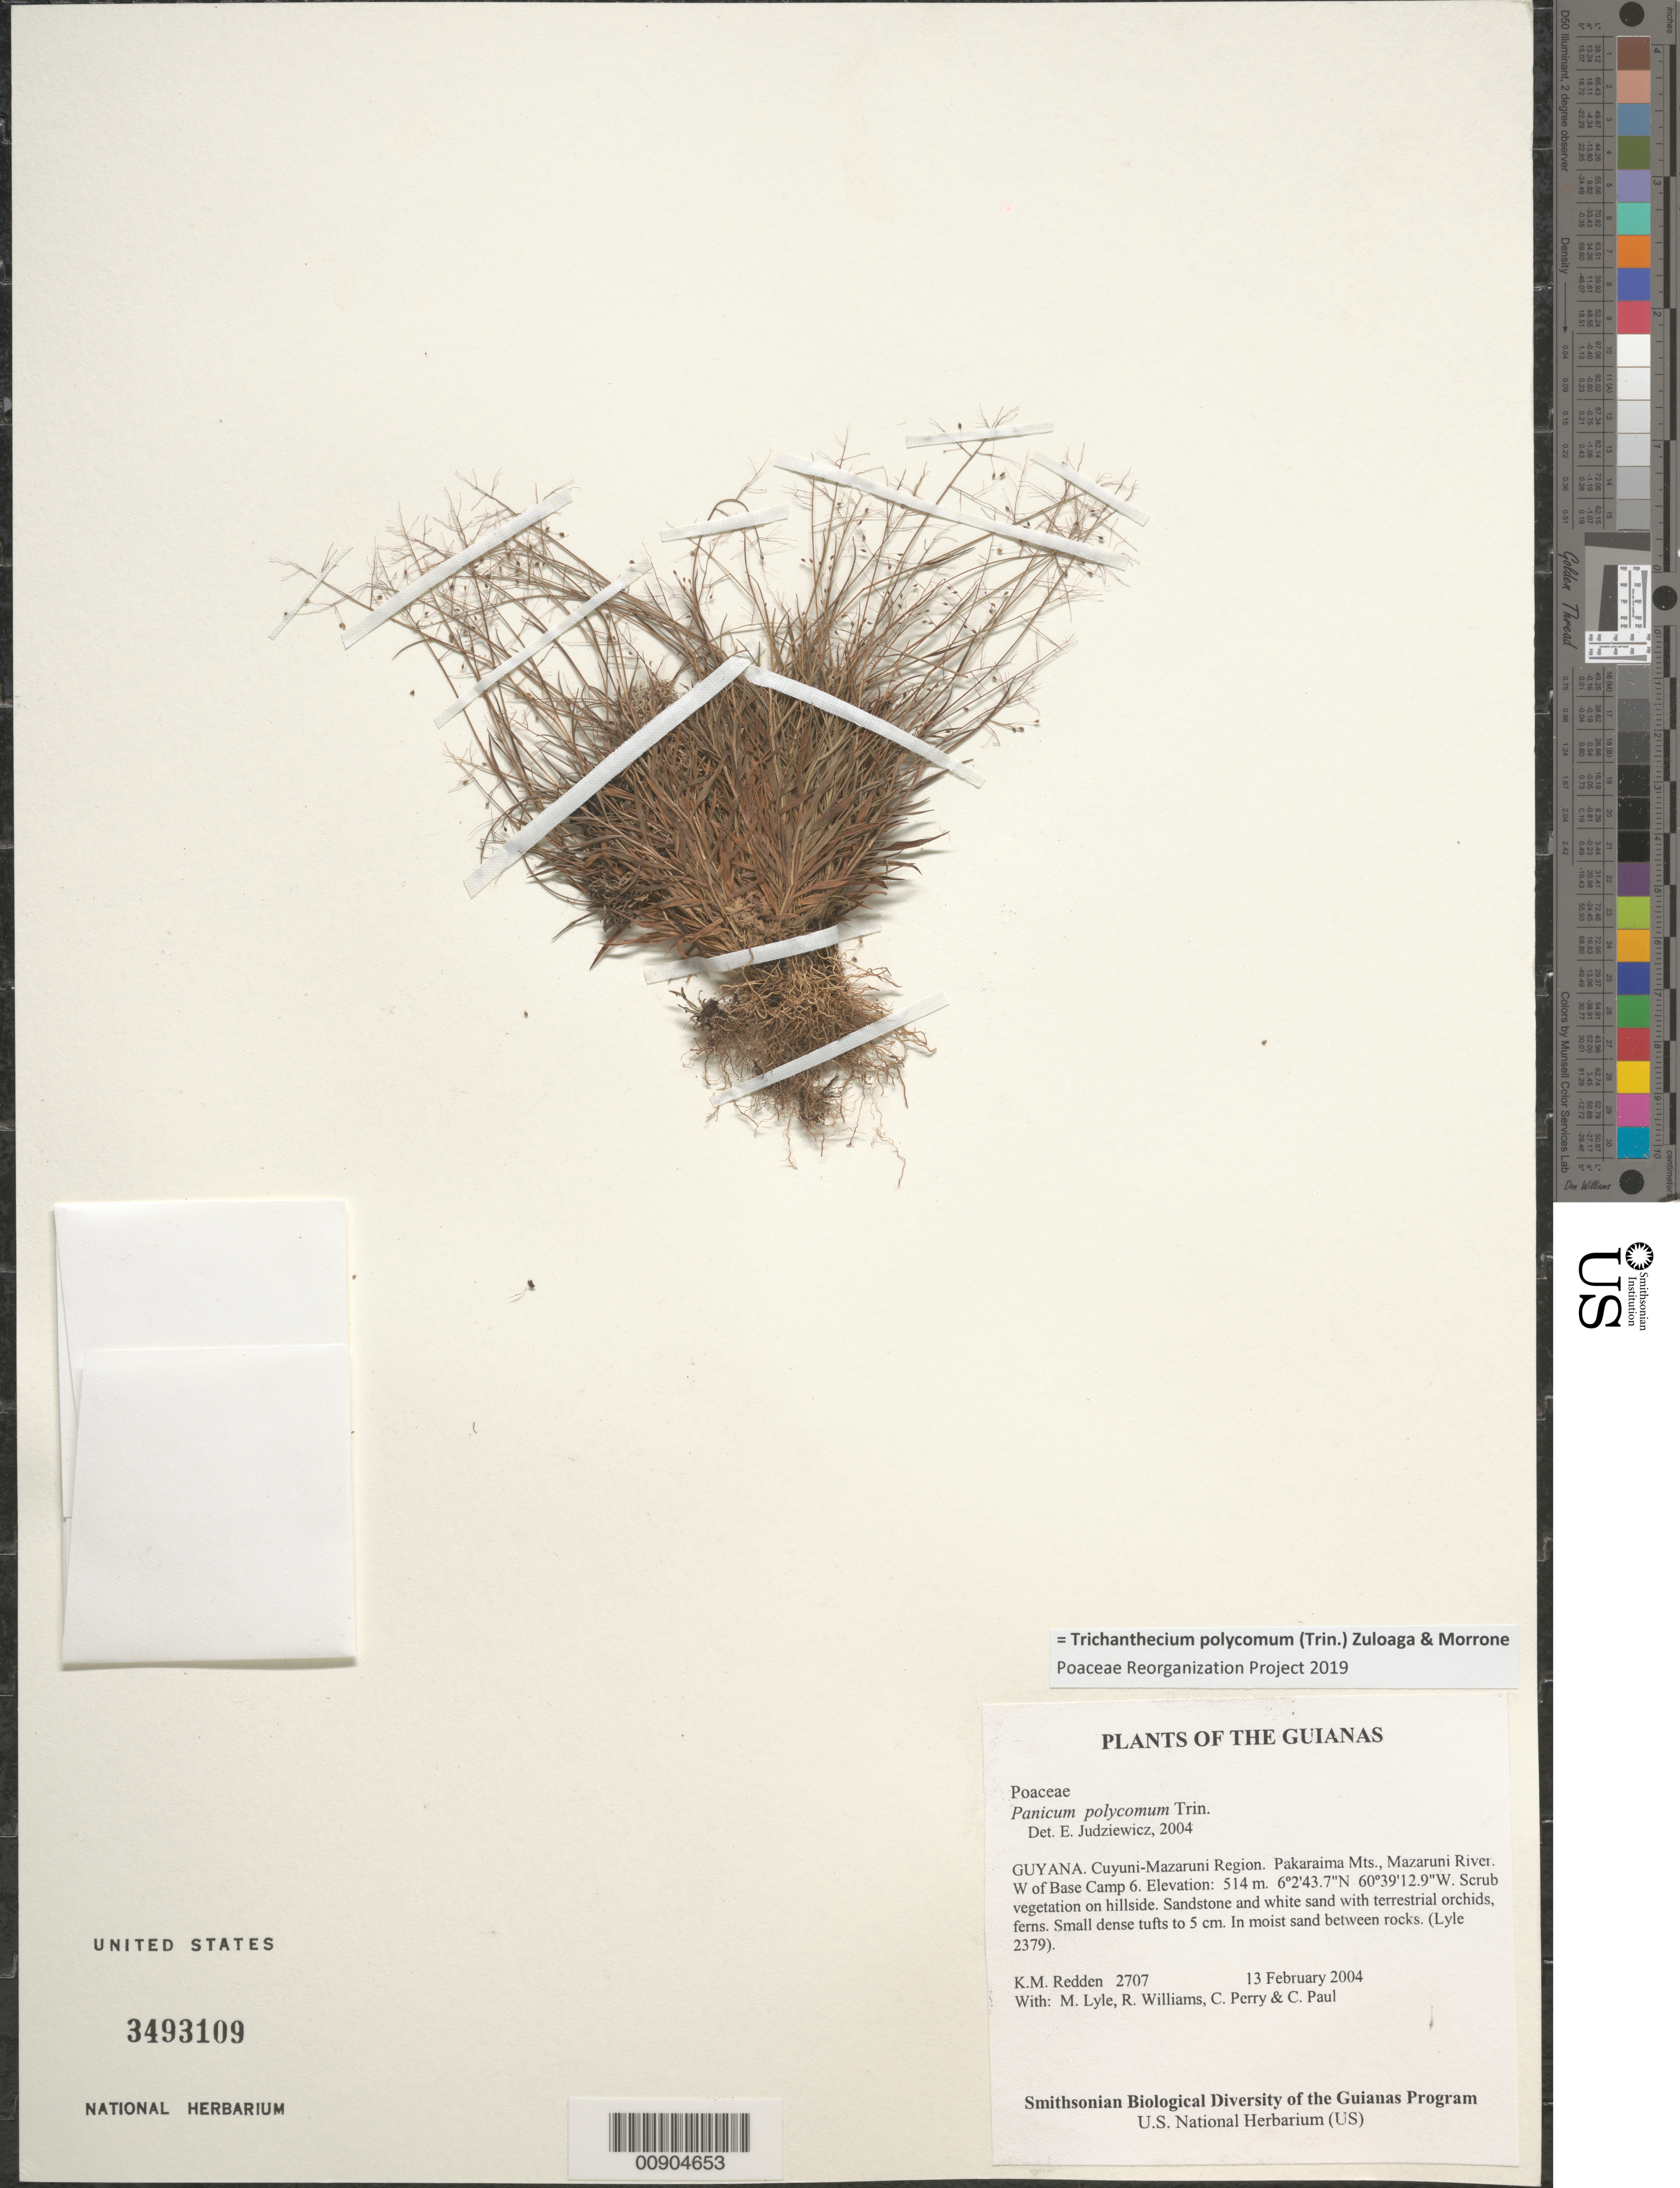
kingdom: Plantae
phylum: Tracheophyta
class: Liliopsida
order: Poales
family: Poaceae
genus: Trichanthecium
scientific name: Trichanthecium polycomum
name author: (Trin.) Zuloaga & Morrone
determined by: Poaceae Reorganization Project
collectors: K. M. Redden, M. Lyle, R. Williams, C. Perry & C. Paul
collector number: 2707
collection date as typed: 13 February 2004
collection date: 2004-02-13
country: Guyana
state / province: Cuyuni-Mazaruni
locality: Pakaraima Mts., Mazaruni River. W of Base Camp 6.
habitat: Scrub vegetation on hillside. Sandstone and white sand with terrestrial orchids, ferns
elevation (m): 514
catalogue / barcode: US 3493109